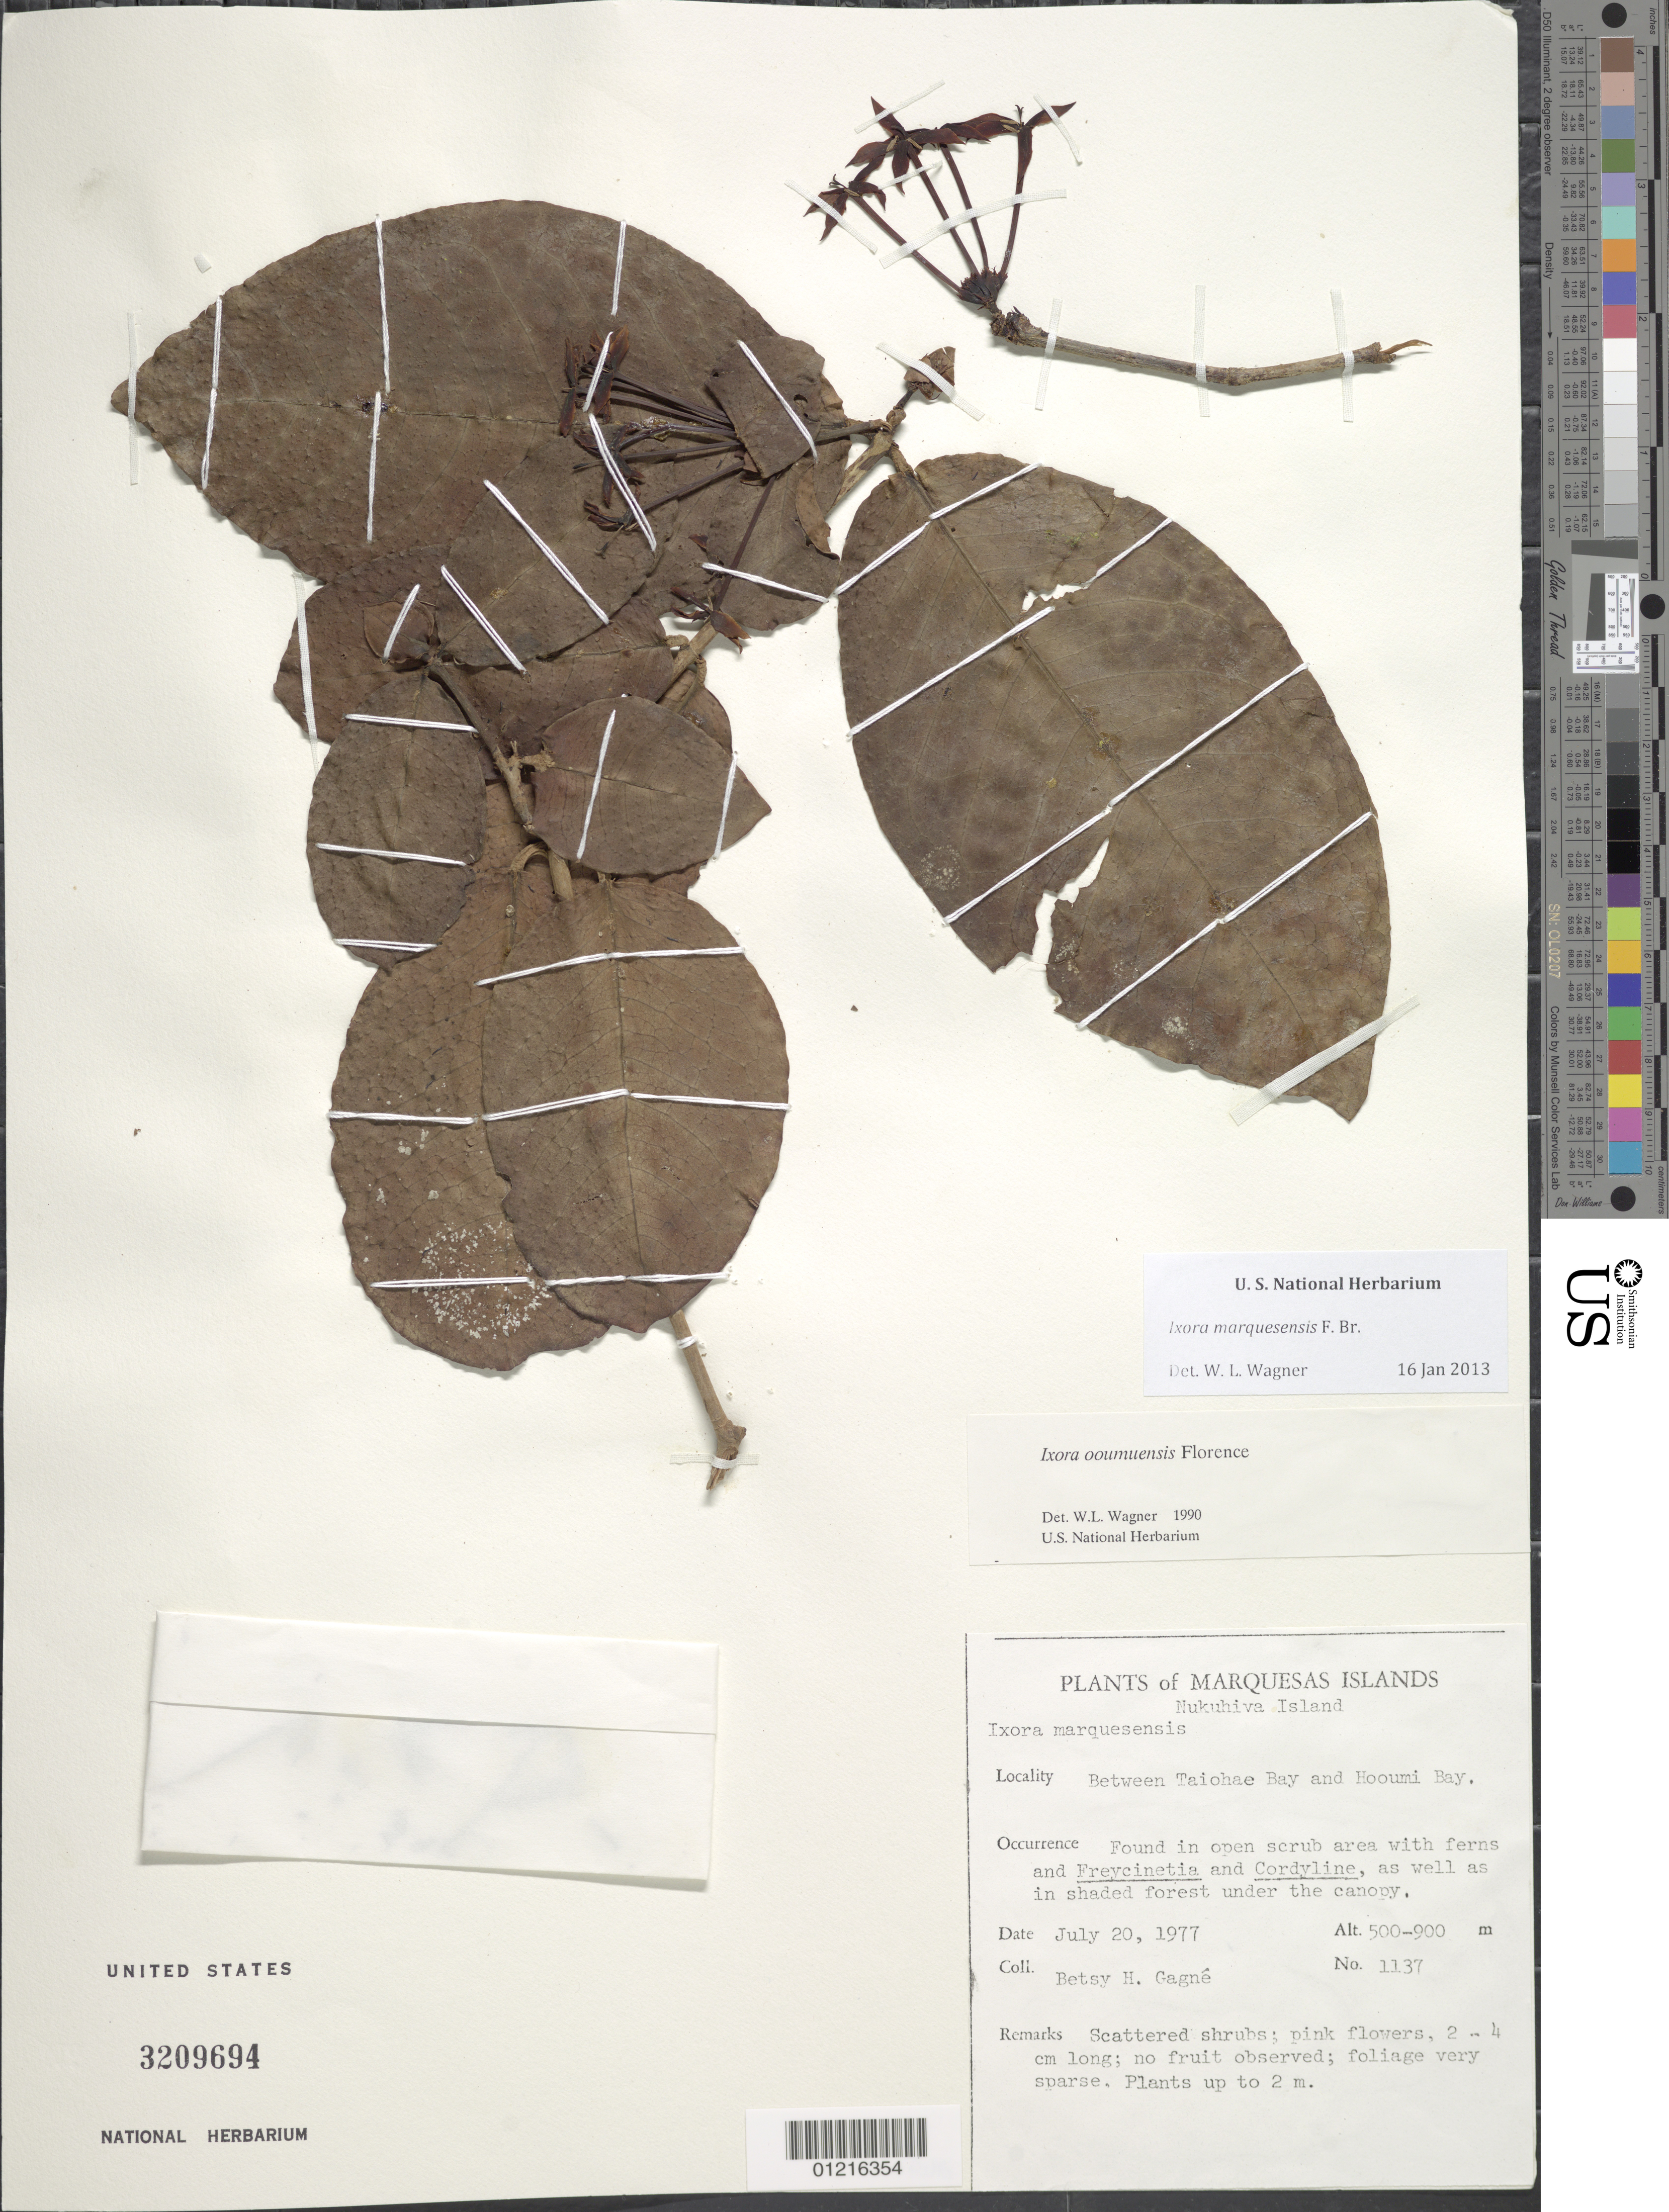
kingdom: Plantae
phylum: Tracheophyta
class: Magnoliopsida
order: Gentianales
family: Rubiaceae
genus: Ixora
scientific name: Ixora marquesensis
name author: F. Br.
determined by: Lorence, David H., (PTBG), National Tropical Botanical Garden (UNITED STATES)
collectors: B. H. Gagné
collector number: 1137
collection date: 1977-07-20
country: French Polynesia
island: Nuku Hiva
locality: Between Taiohae Bay and Hooumi Bay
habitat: In open scrub area; also in shaded forest under the canopy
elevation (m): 500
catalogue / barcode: US 3209694